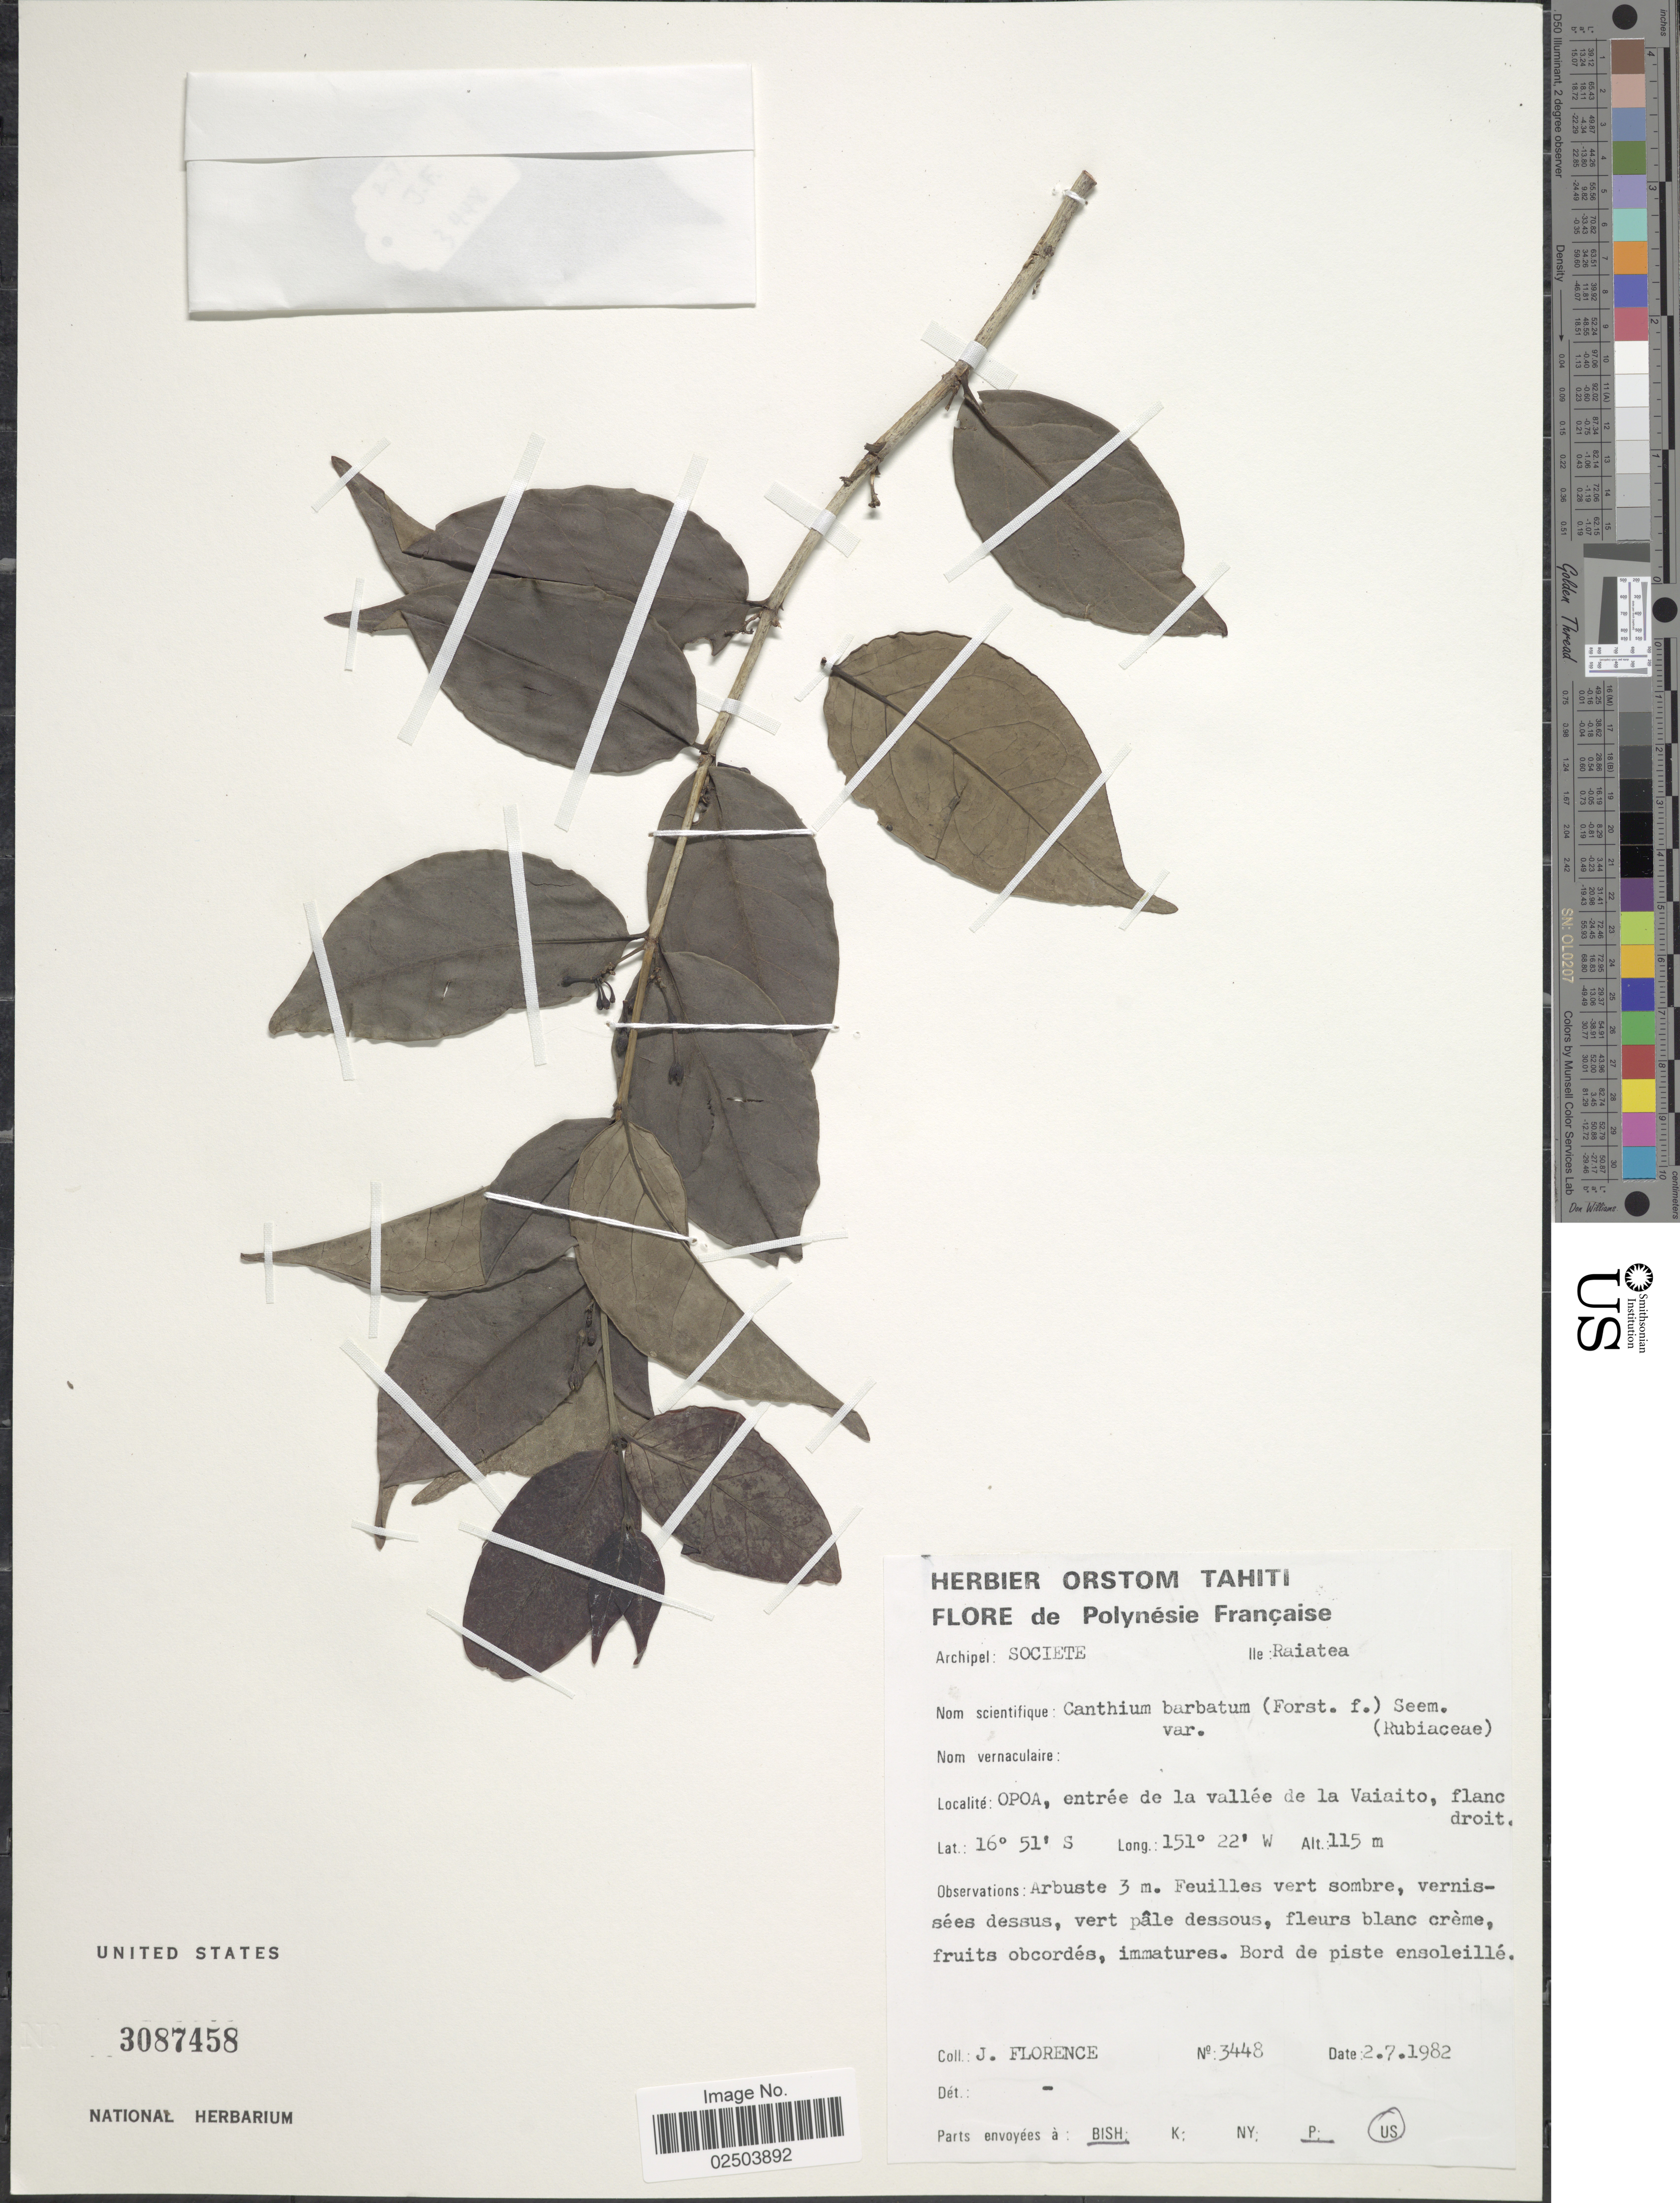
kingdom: Plantae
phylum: Tracheophyta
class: Magnoliopsida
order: Gentianales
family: Rubiaceae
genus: Cyclophyllum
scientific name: Cyclophyllum barbatum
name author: (G. Forst.) N. Hallé & J. Florence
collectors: J. Florence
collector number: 3448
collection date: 1982-07-02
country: French Polynesia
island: Raiatea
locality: Archipel: Societe, Ile: Raiatea. Opoa, entree de la vallee de la Vaiaito, flanc droit.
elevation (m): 115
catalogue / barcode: US 3087458